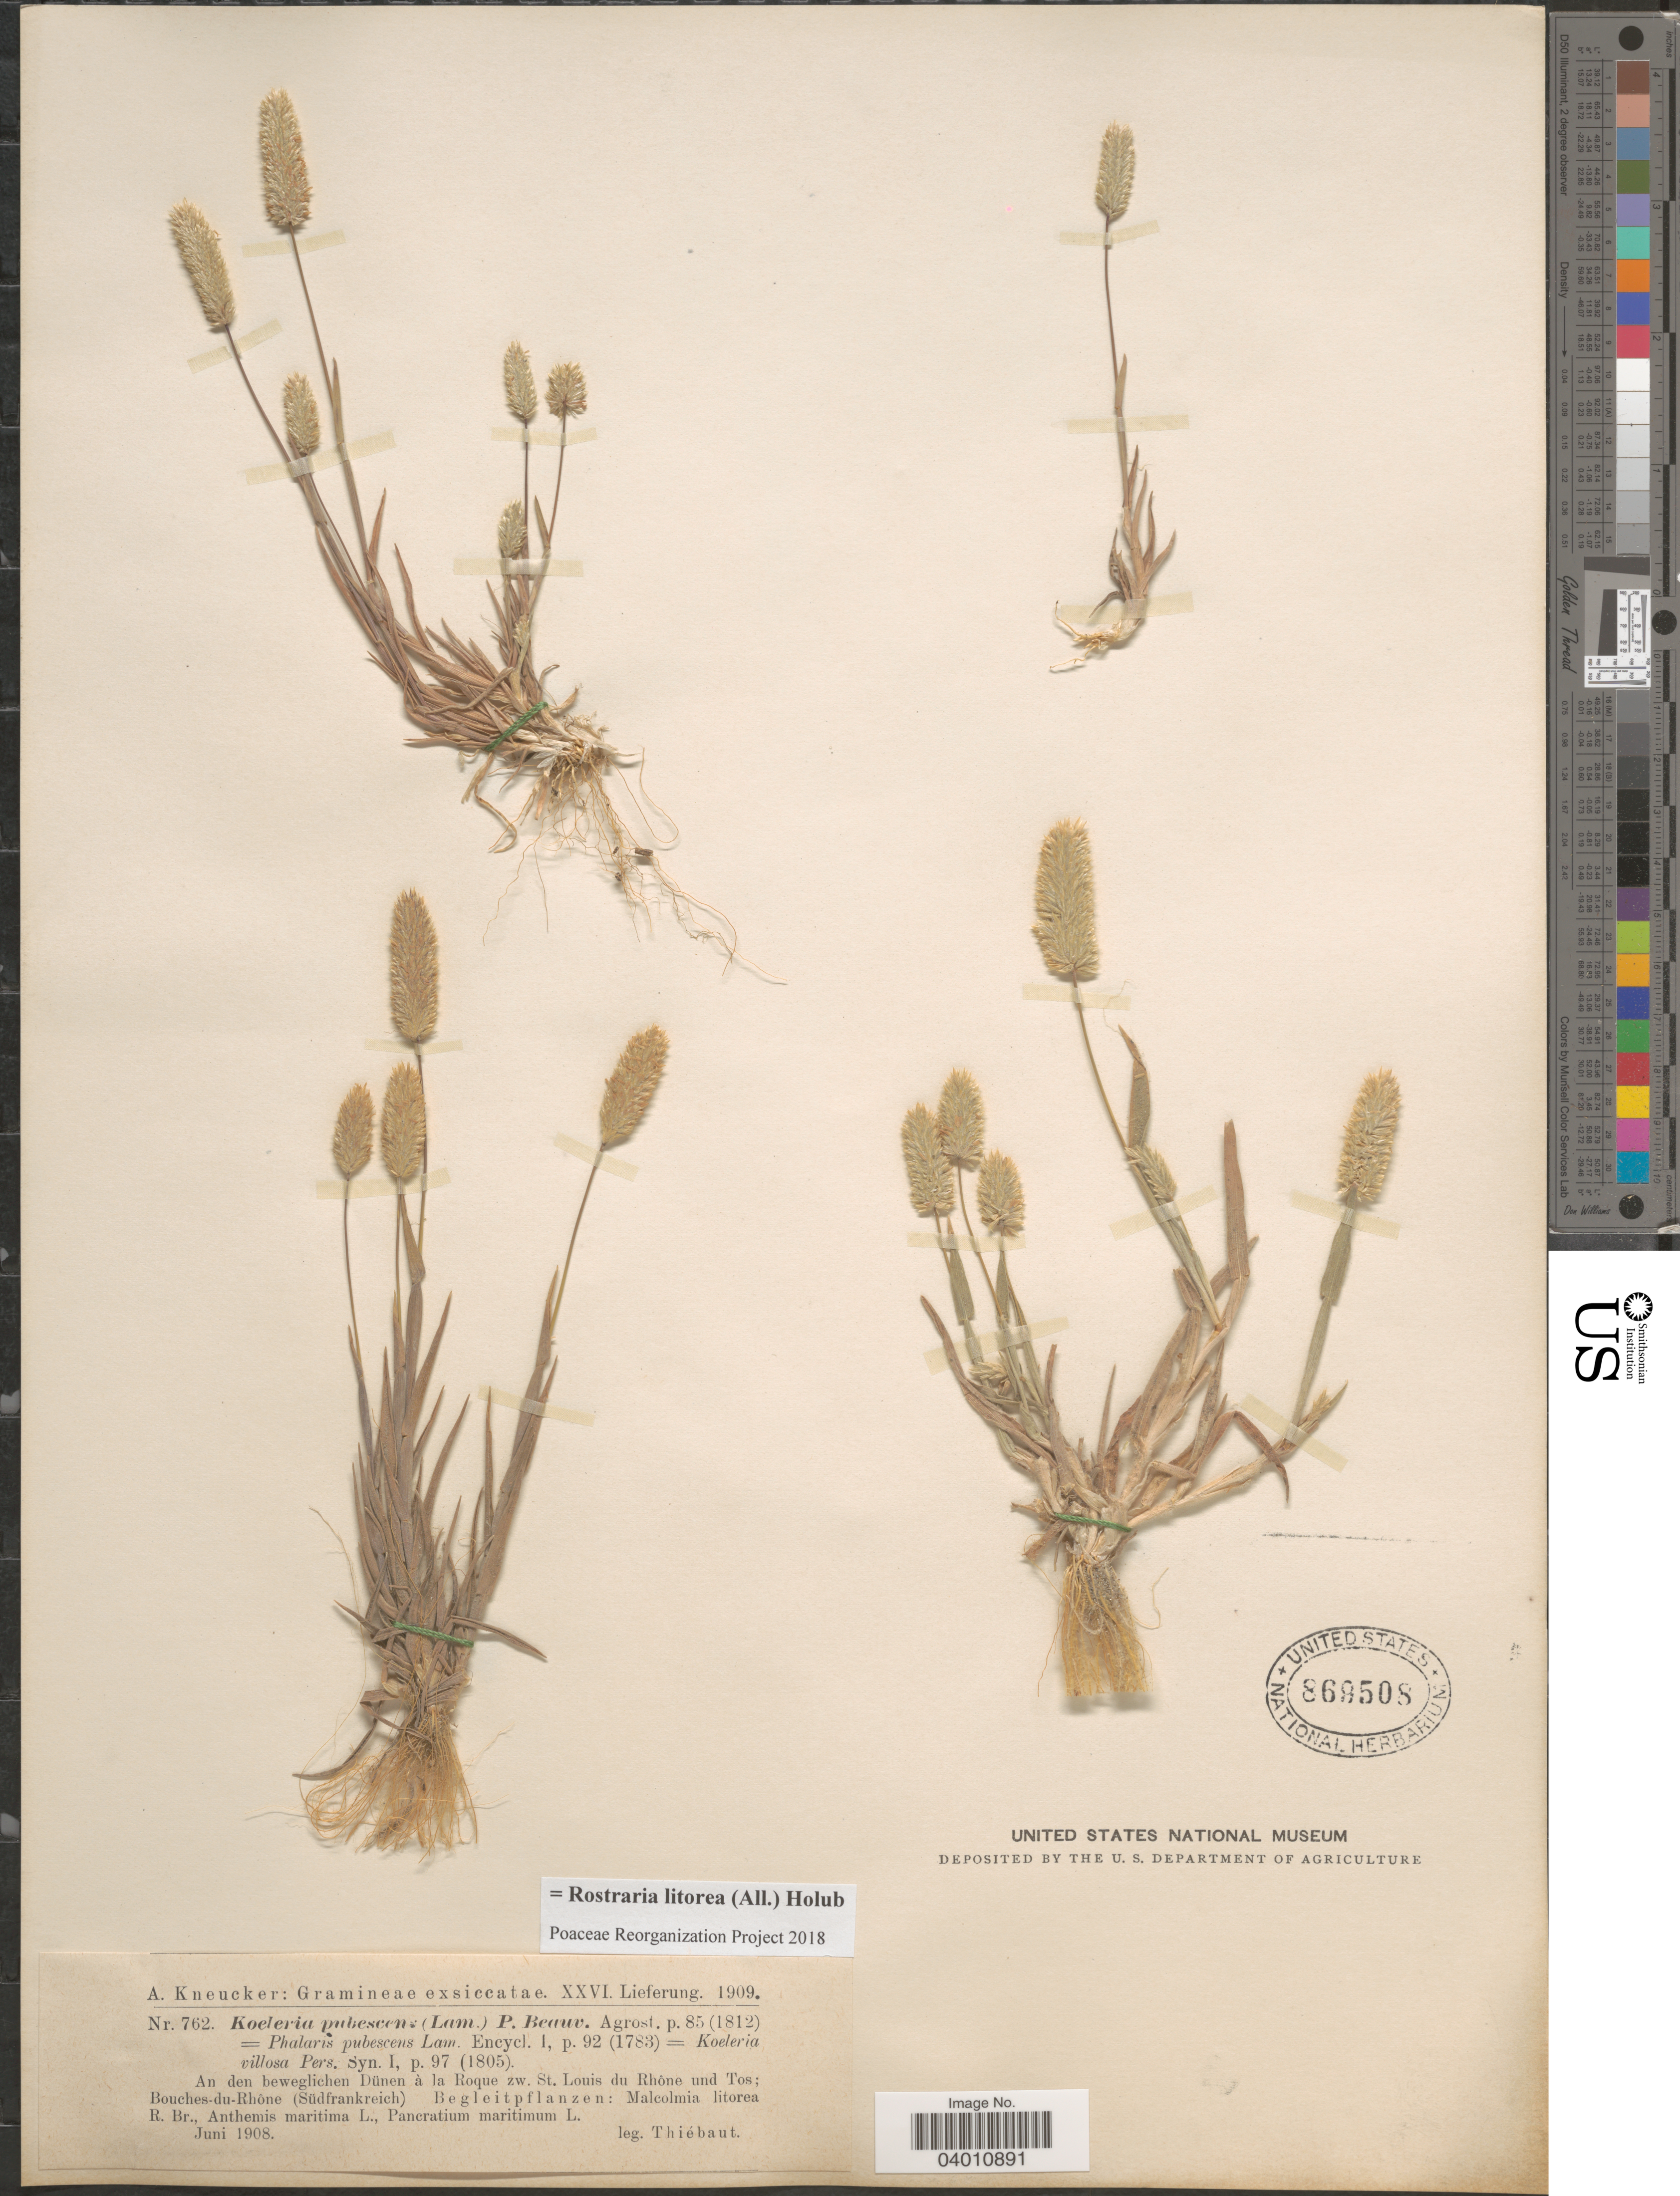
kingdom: Plantae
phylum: Tracheophyta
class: Liliopsida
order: Poales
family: Poaceae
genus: Rostraria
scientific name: Rostraria litorea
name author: (All.) Holub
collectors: -. Thiebaut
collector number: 762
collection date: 1908-06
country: France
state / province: Provence-Alpes-Côte d'Azur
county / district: Bouches-du-Rhône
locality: An den beweglichen Dünen à la Roque zw. St. Louis du Rhône und Tos; Bouches-du-Rhône (Südfrankreich).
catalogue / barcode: US 869508